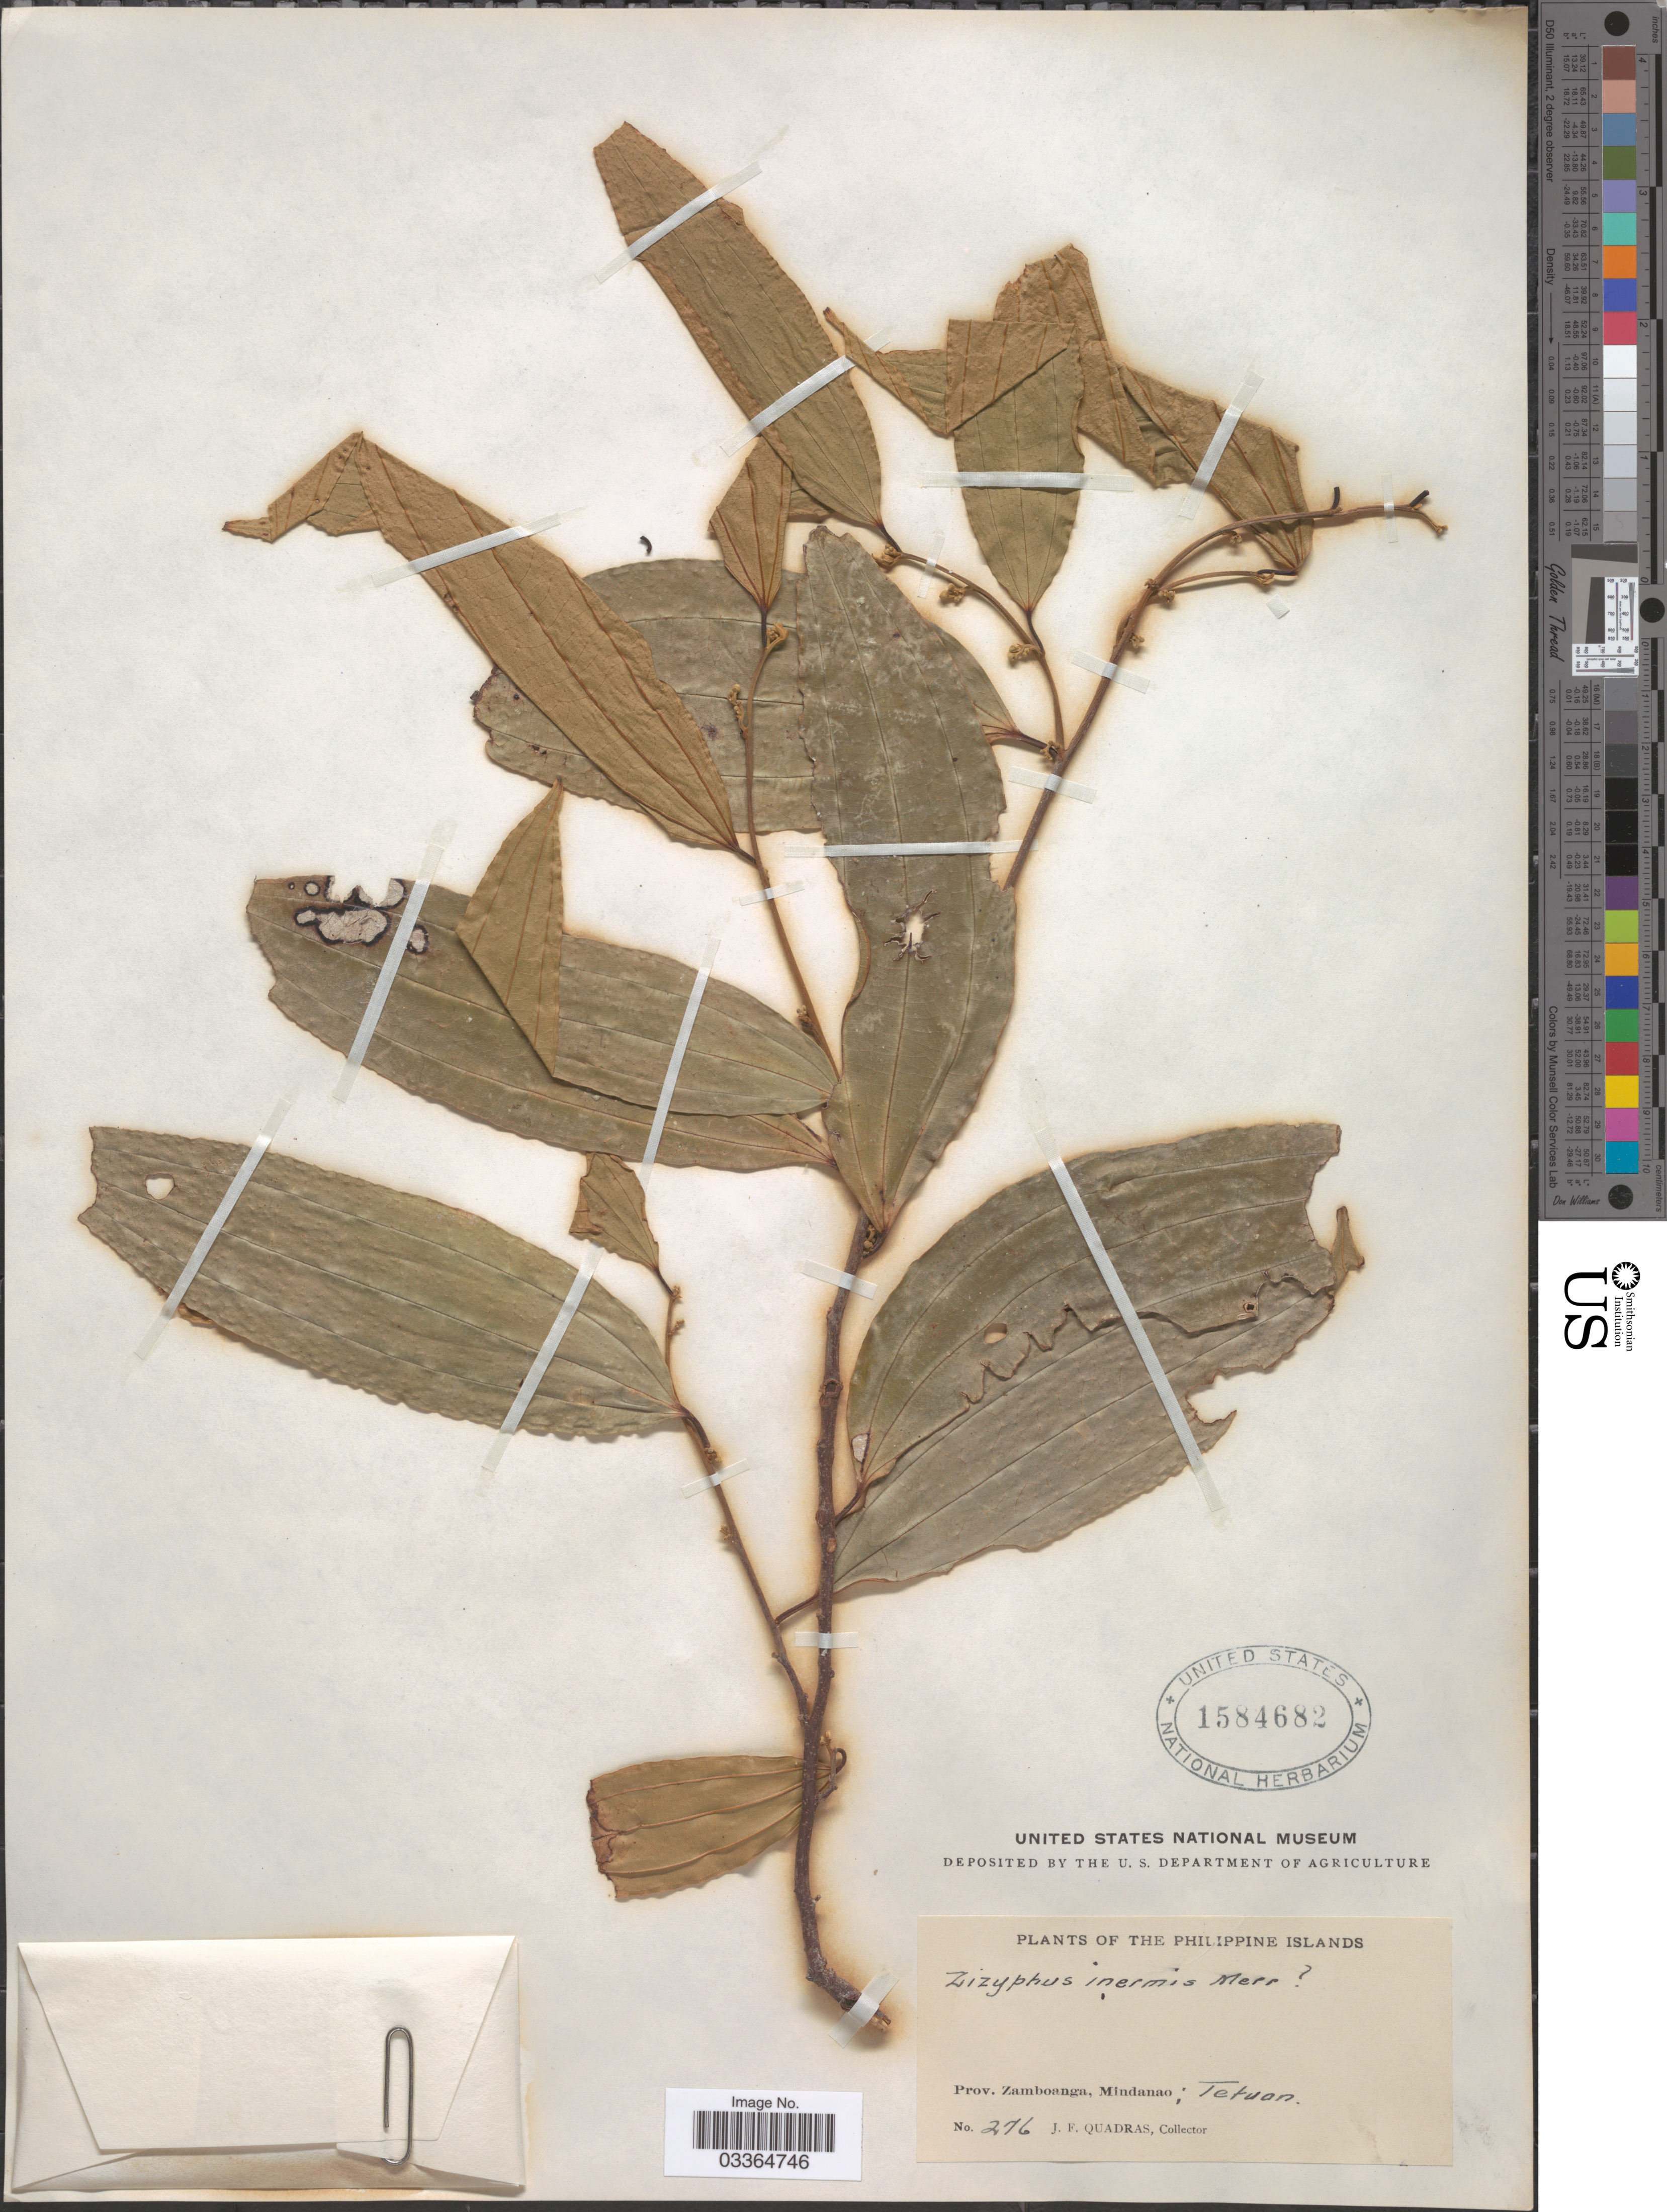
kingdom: Plantae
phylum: Tracheophyta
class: Magnoliopsida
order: Rosales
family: Rhamnaceae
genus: Ziziphus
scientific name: Ziziphus inermis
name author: Merr.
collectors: J. Quadras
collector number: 276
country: Philippines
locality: The Philippine Islands. Prov. Zamboanga, Mindanao; Tetuan.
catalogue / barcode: US 1584682